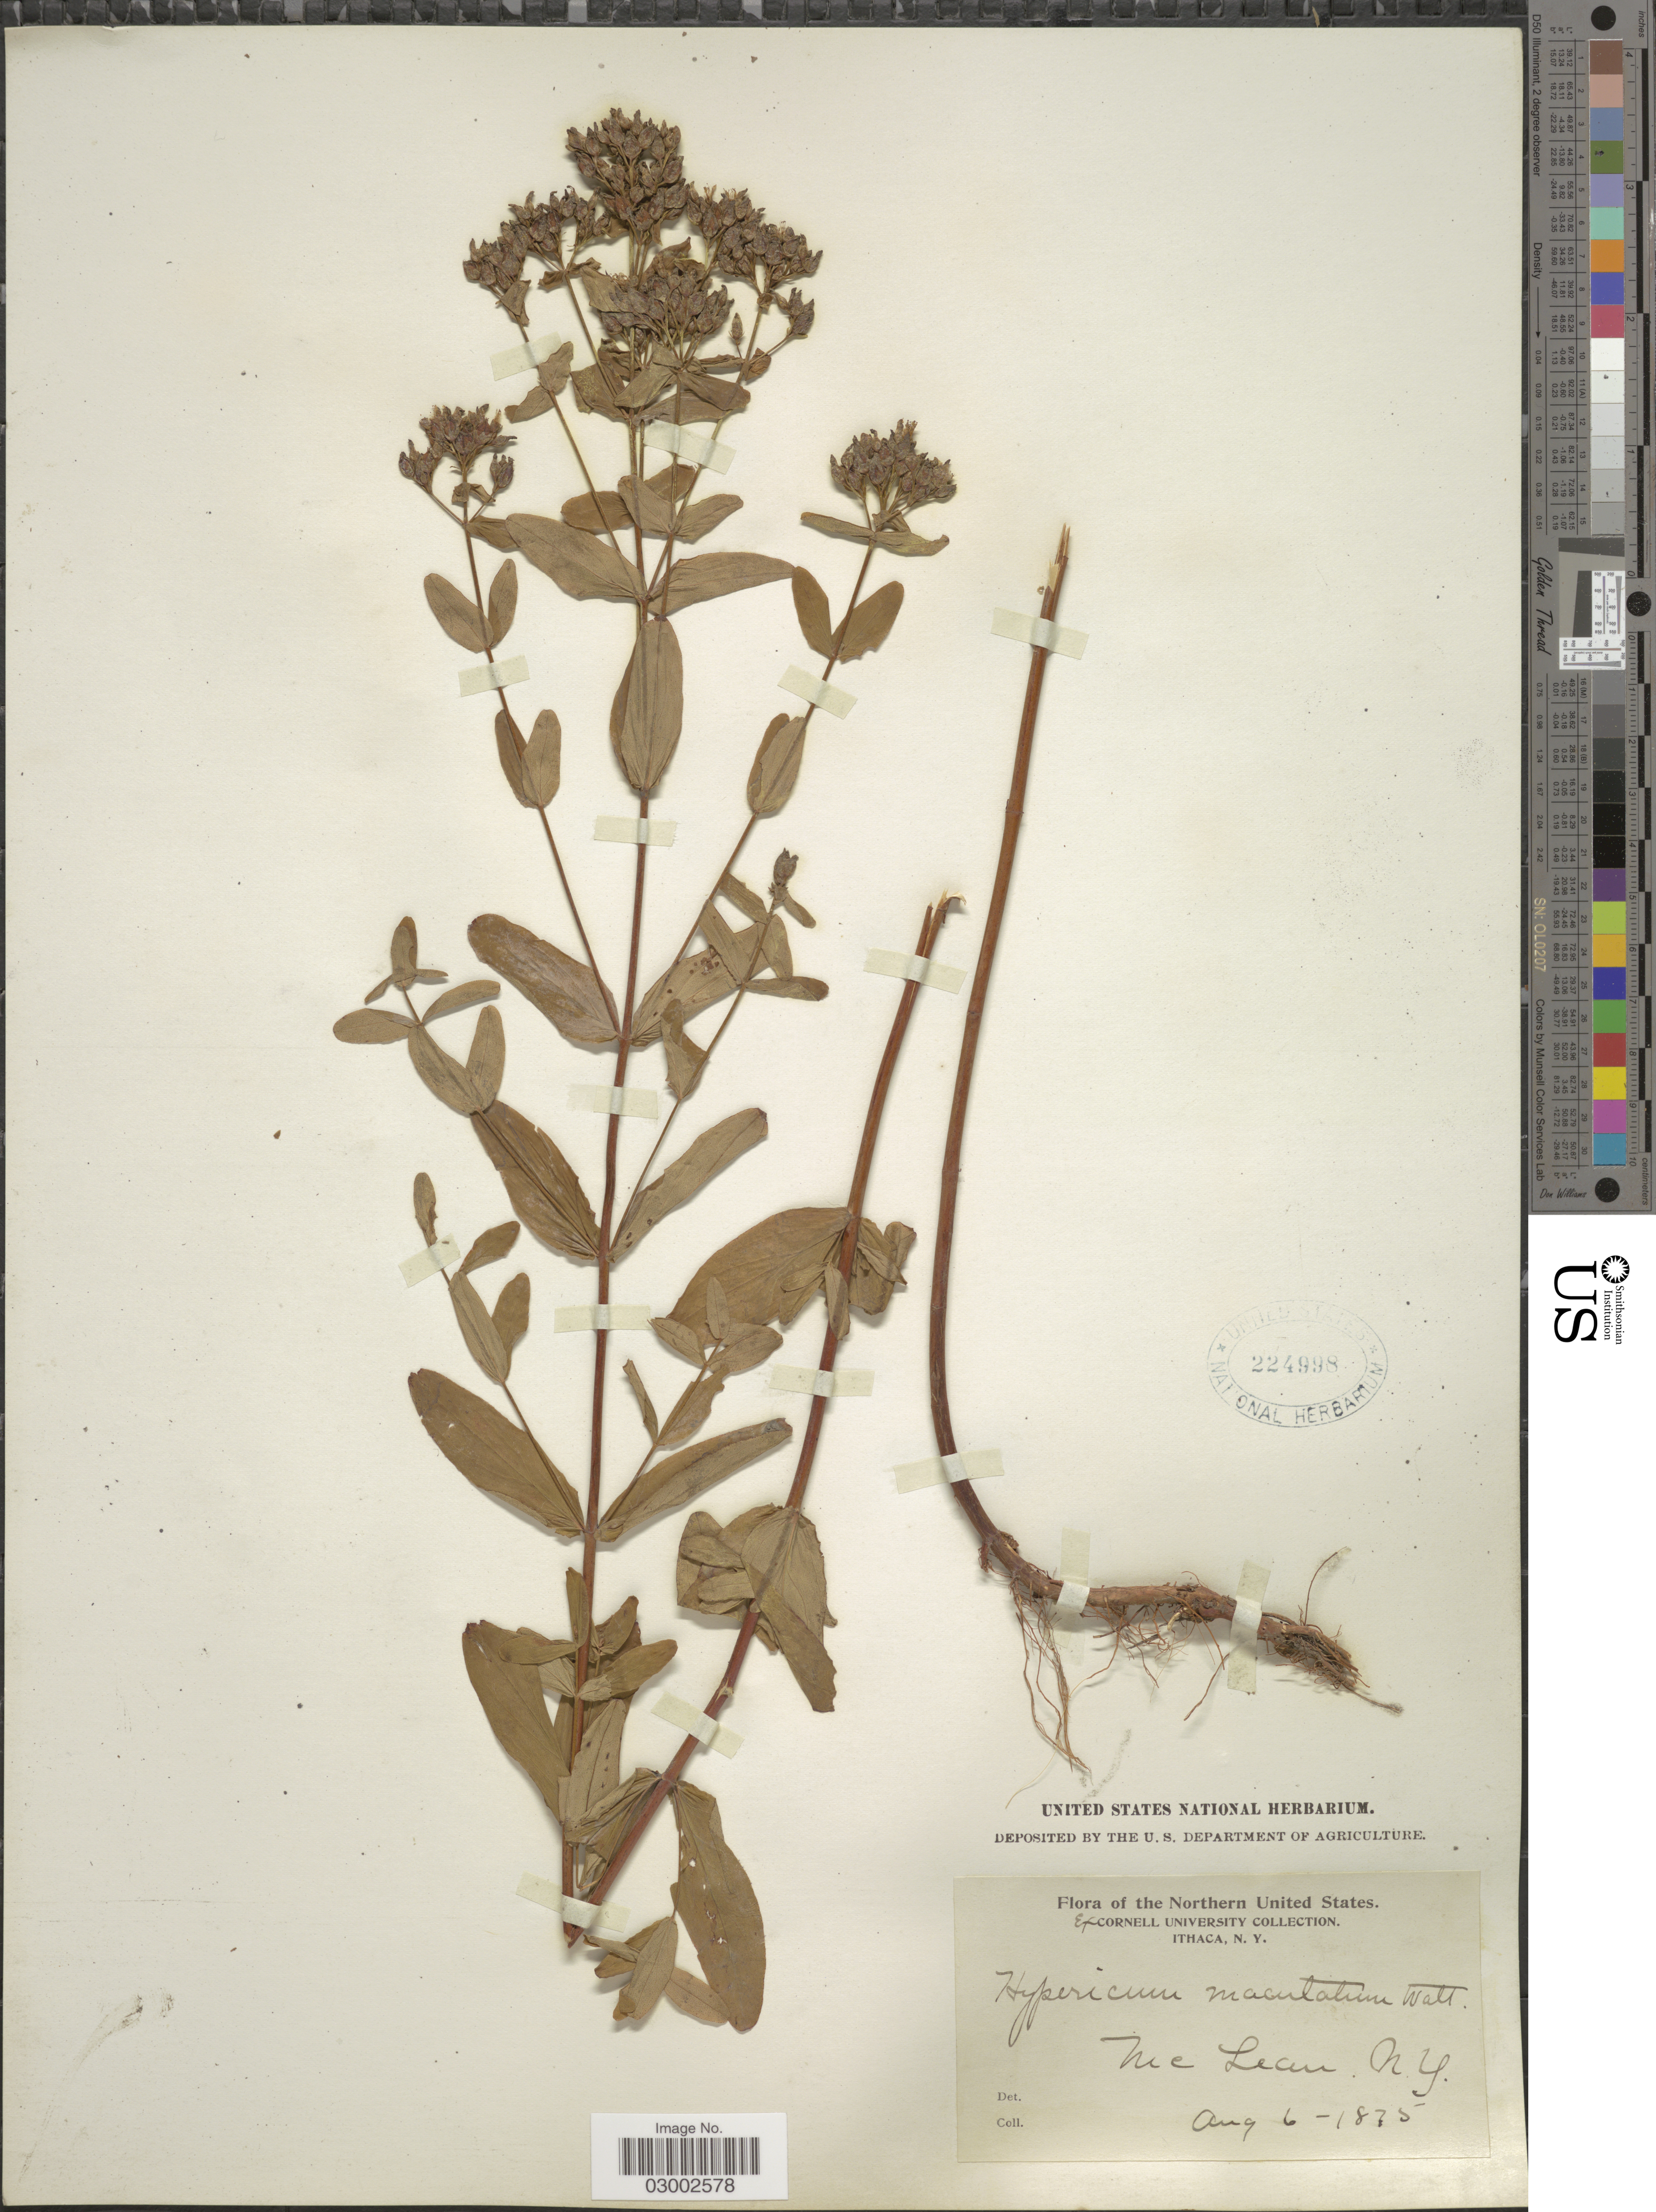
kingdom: Plantae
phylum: Tracheophyta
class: Magnoliopsida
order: Malpighiales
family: Hypericaceae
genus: Hypericum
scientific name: Hypericum punctatum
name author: Lam.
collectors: Cornell University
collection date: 1875-08-06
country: United States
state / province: New York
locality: Northern United States. Ithaca, N. Y. Mc Lean.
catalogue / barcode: US 224998